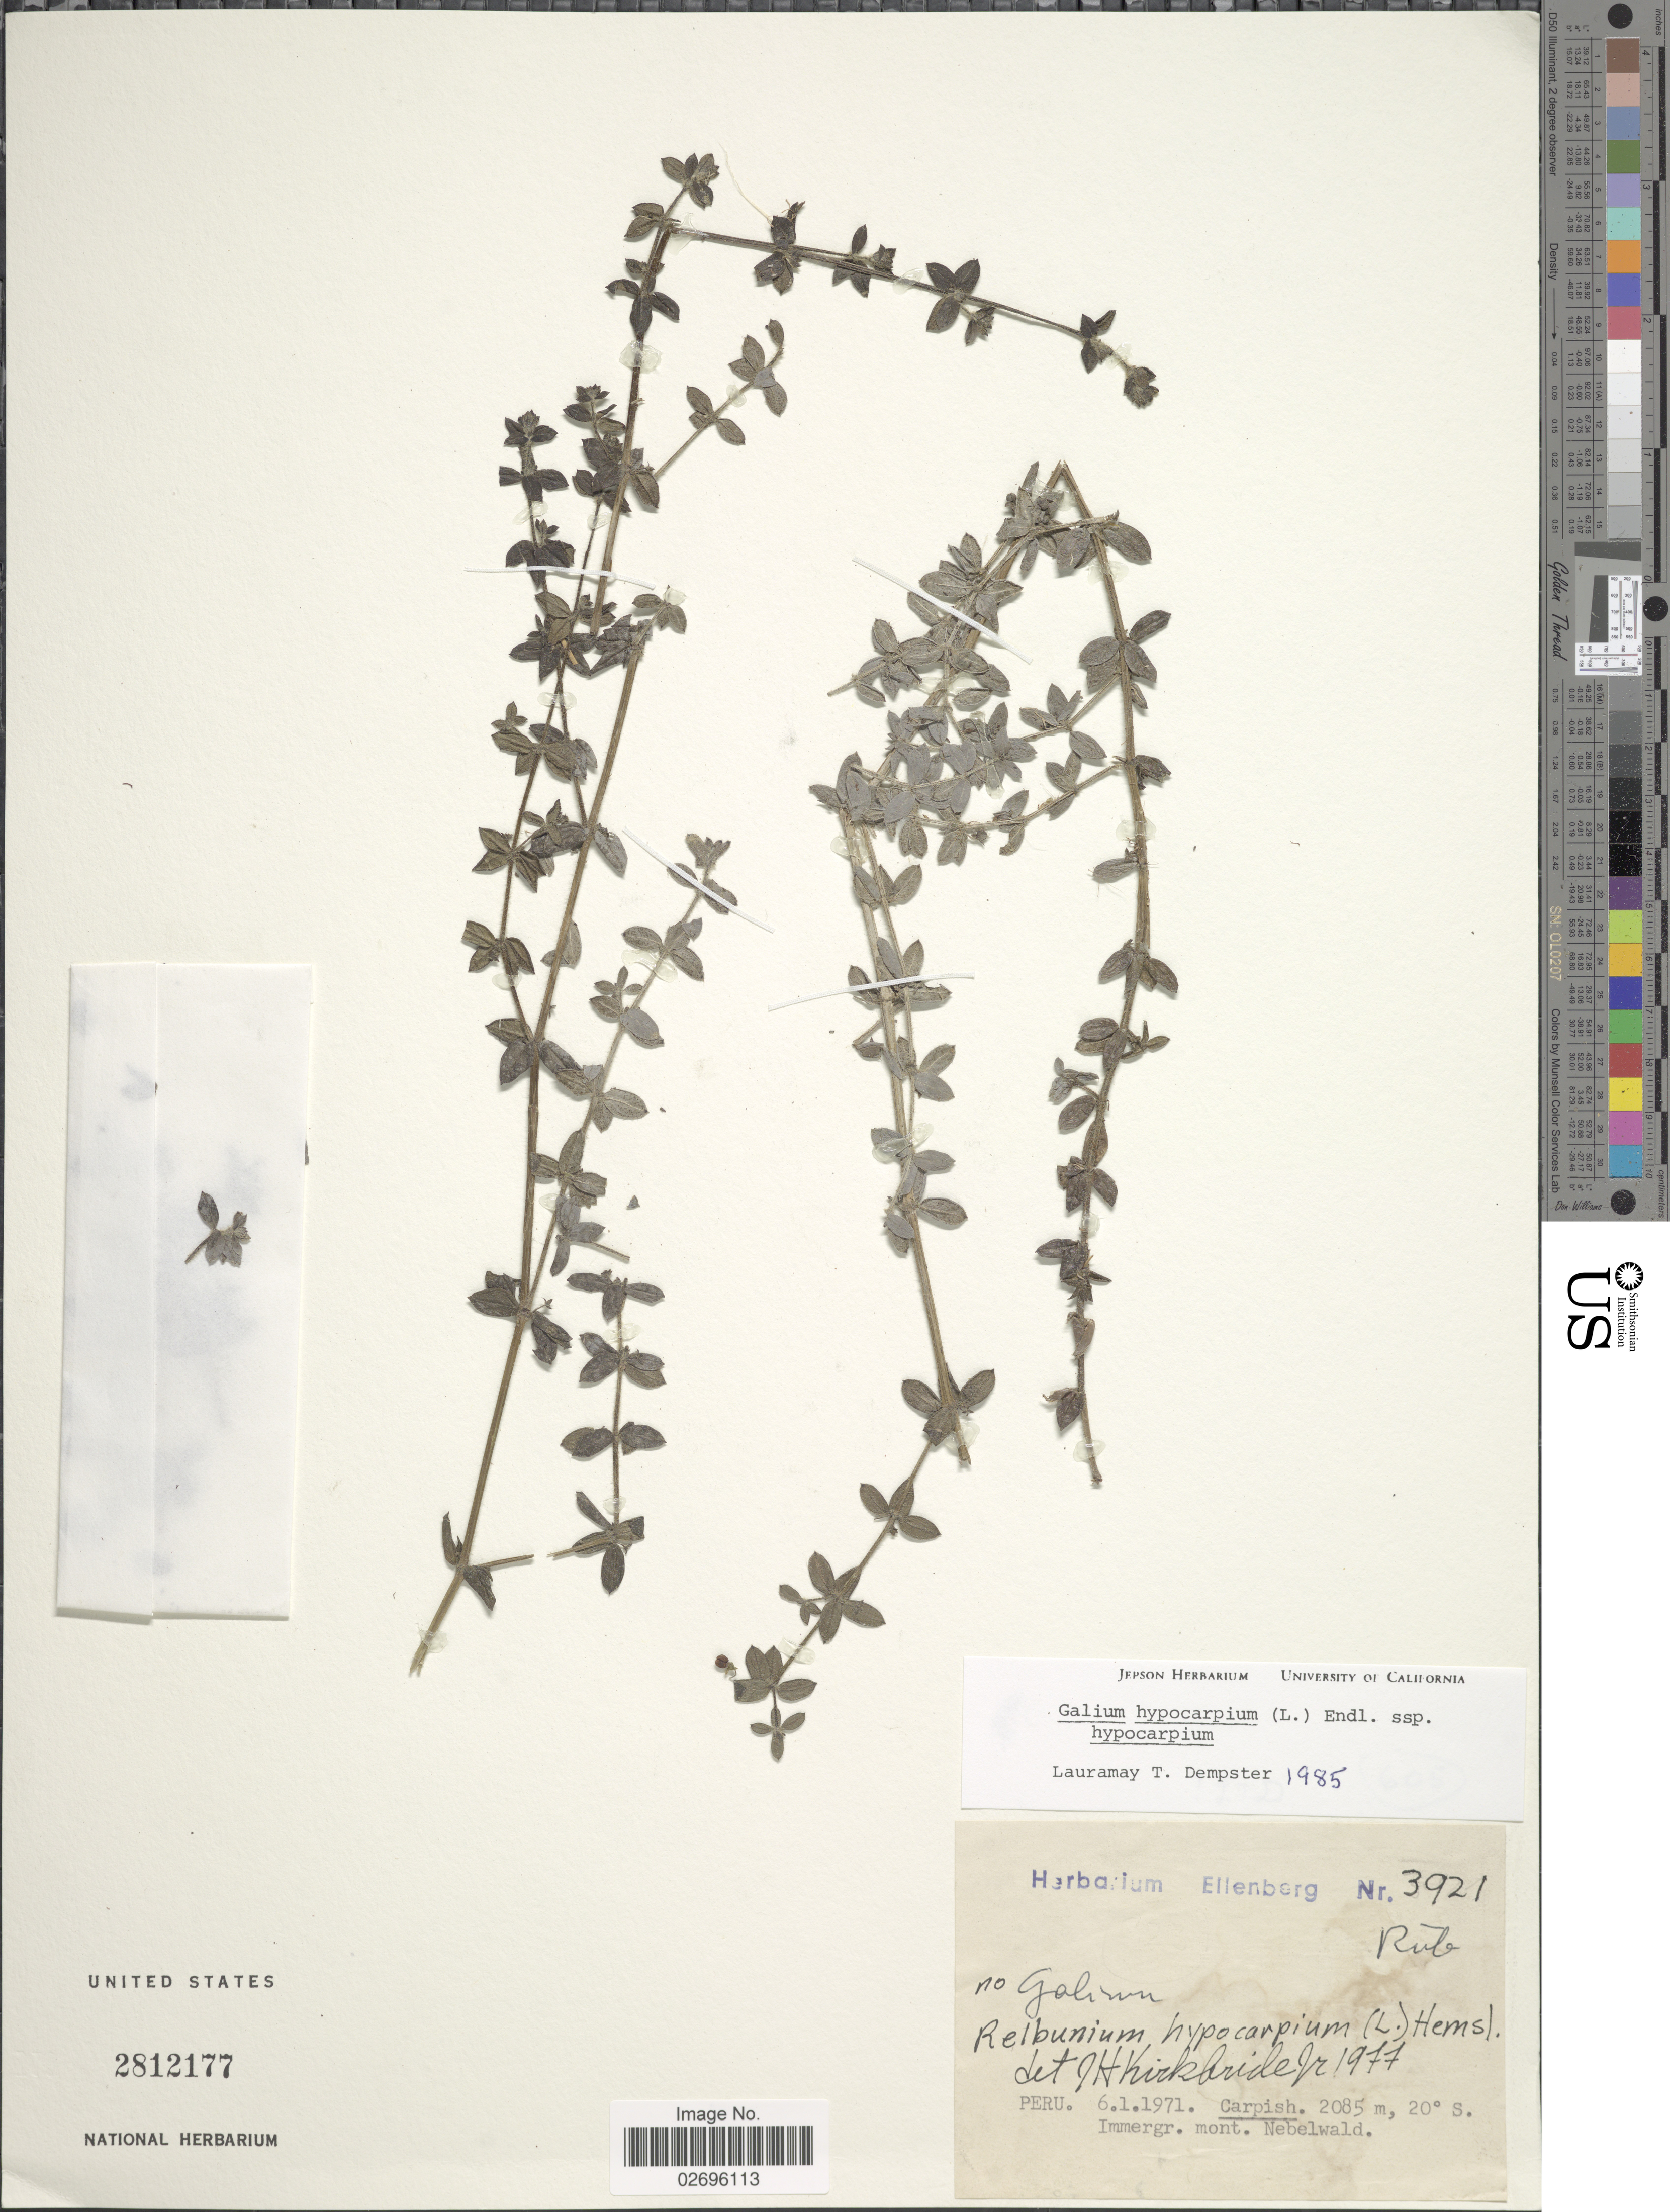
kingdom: Plantae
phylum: Tracheophyta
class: Magnoliopsida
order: Gentianales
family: Rubiaceae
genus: Galium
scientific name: Galium hypocarpium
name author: (L.) Endl. ex Griseb.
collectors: Ex herb. Ellenberg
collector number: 3921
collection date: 1971-01-06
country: Peru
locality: Carpish. Immergr. mont. Nebelwald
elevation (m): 2085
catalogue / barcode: US 2812177